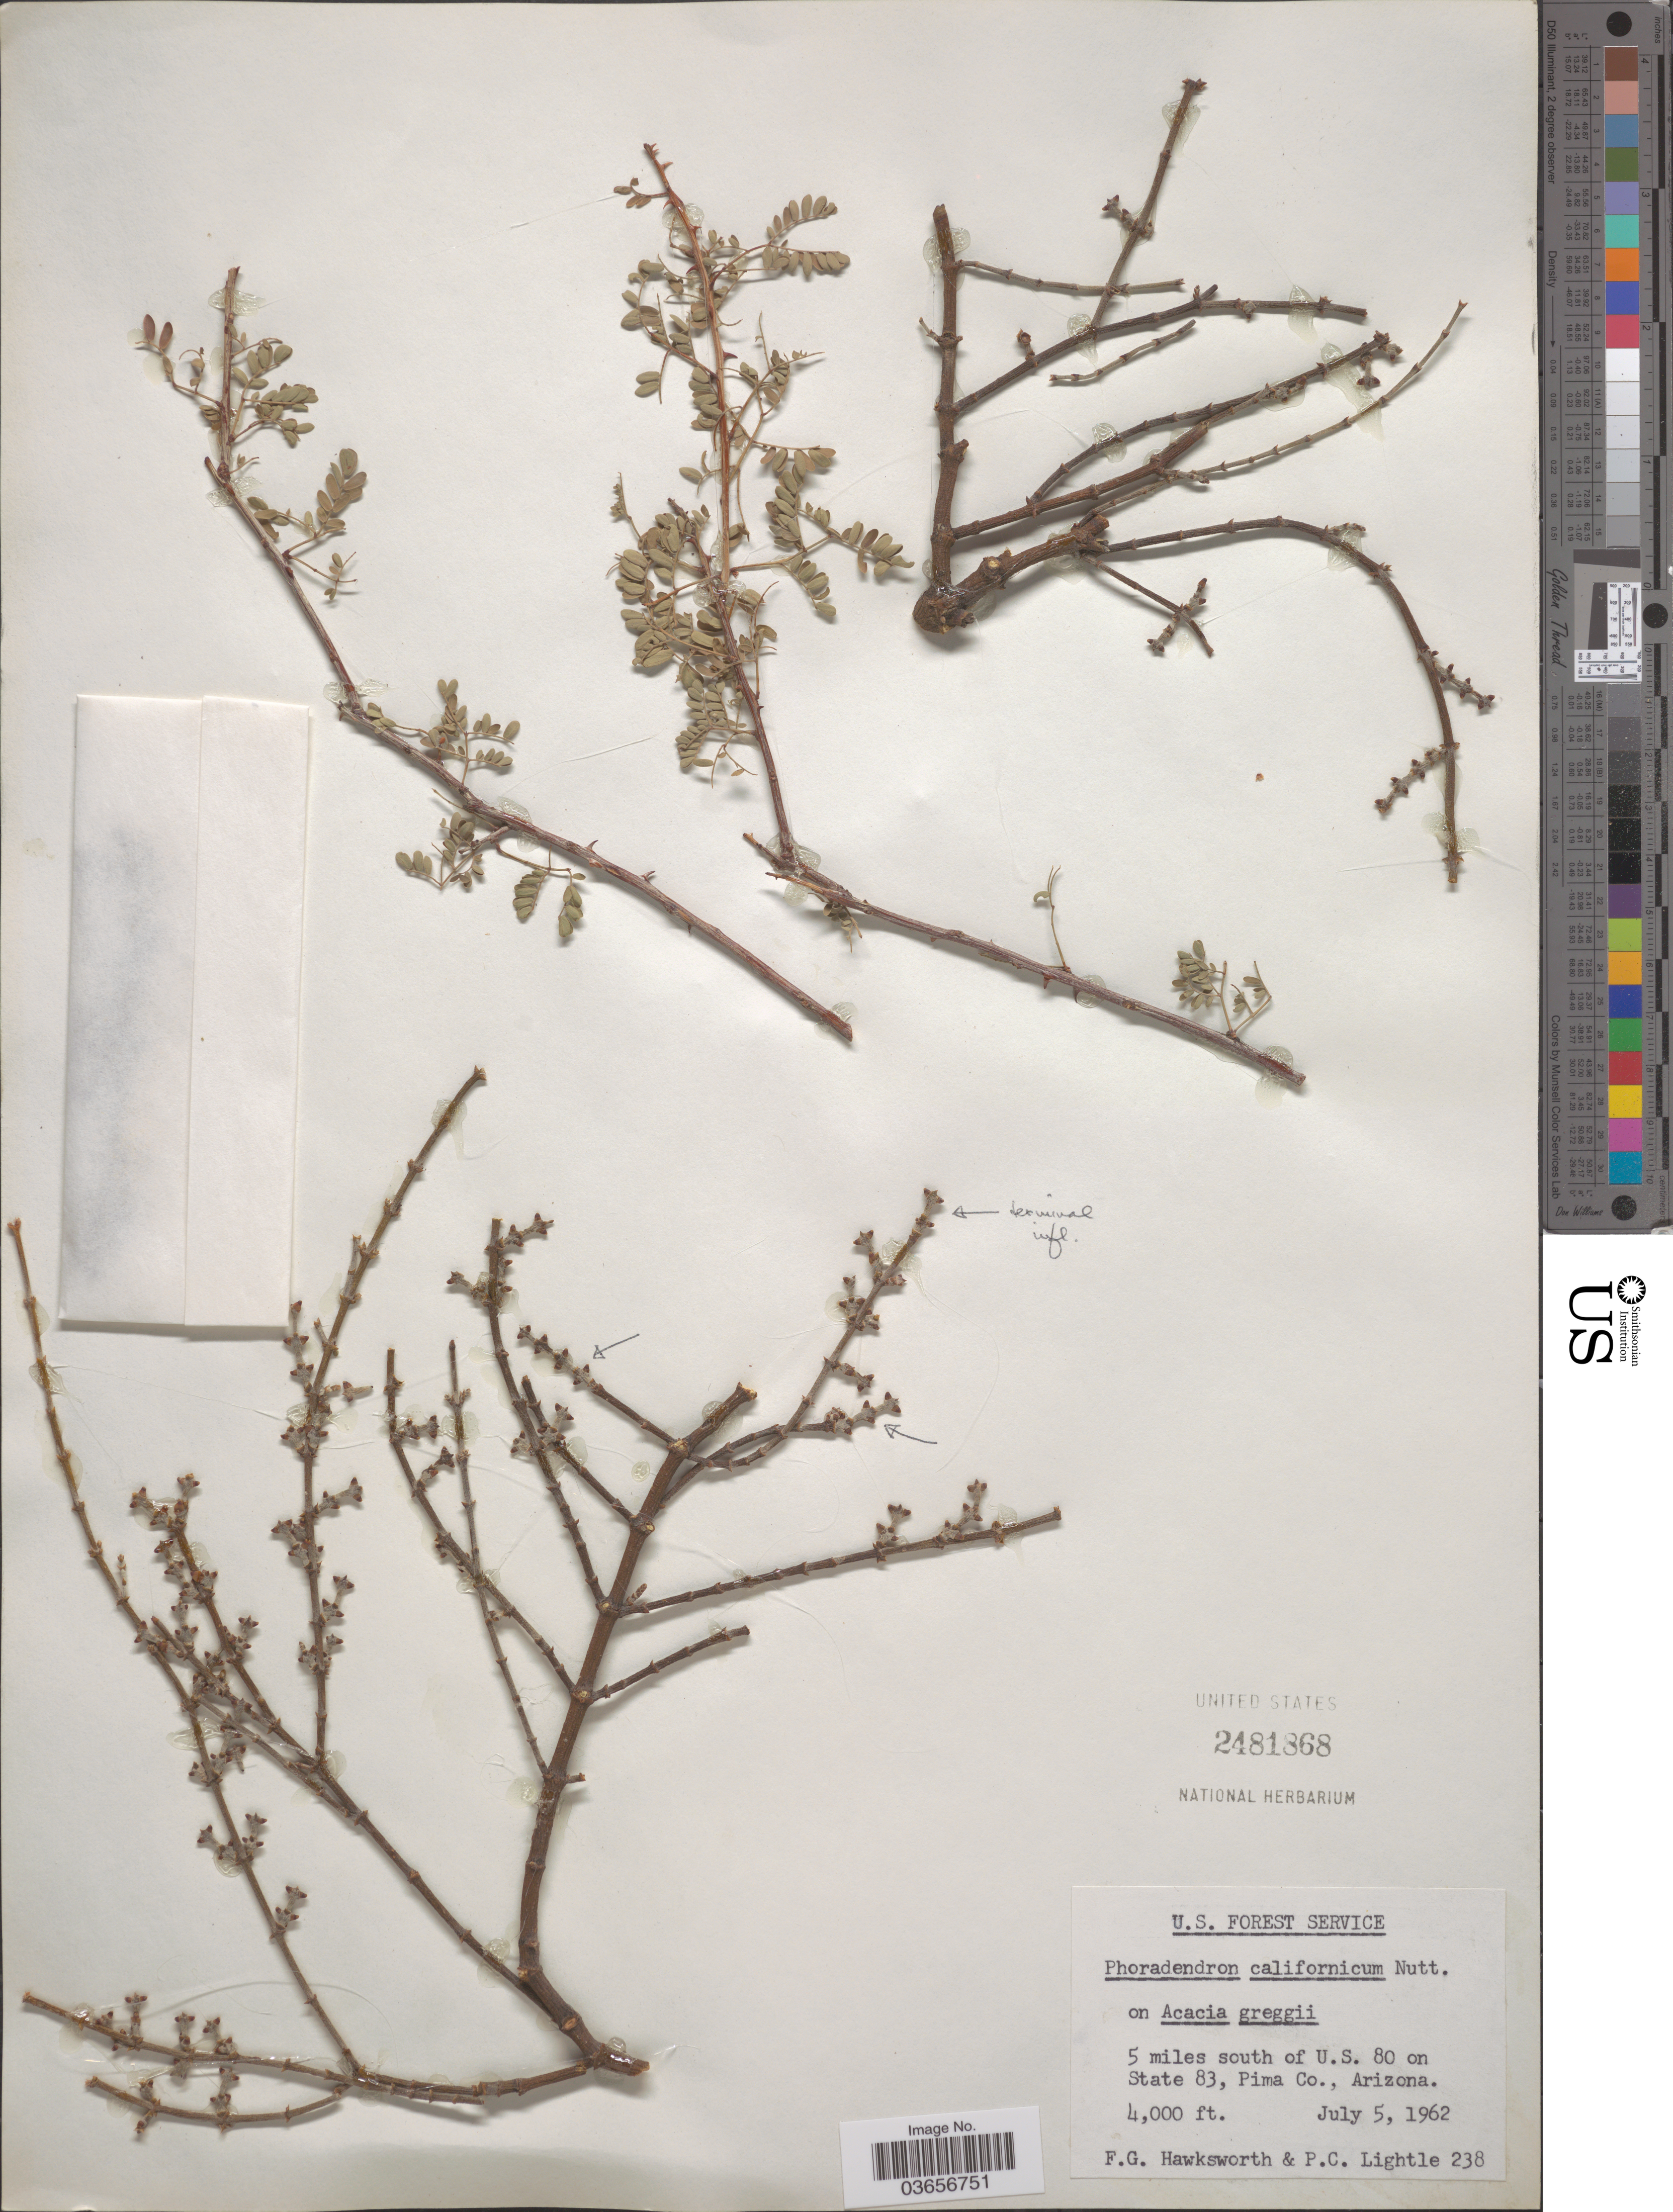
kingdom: Plantae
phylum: Tracheophyta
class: Magnoliopsida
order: Santalales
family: Viscaceae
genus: Phoradendron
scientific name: Phoradendron californicum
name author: Nutt.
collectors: F. G. Hawksworth & P. Lightle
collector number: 238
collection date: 1962-07-05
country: United States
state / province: Arizona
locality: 5 miles south of U. S. 80 on State 83, Pima Co.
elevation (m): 1219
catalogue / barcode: US 2481868